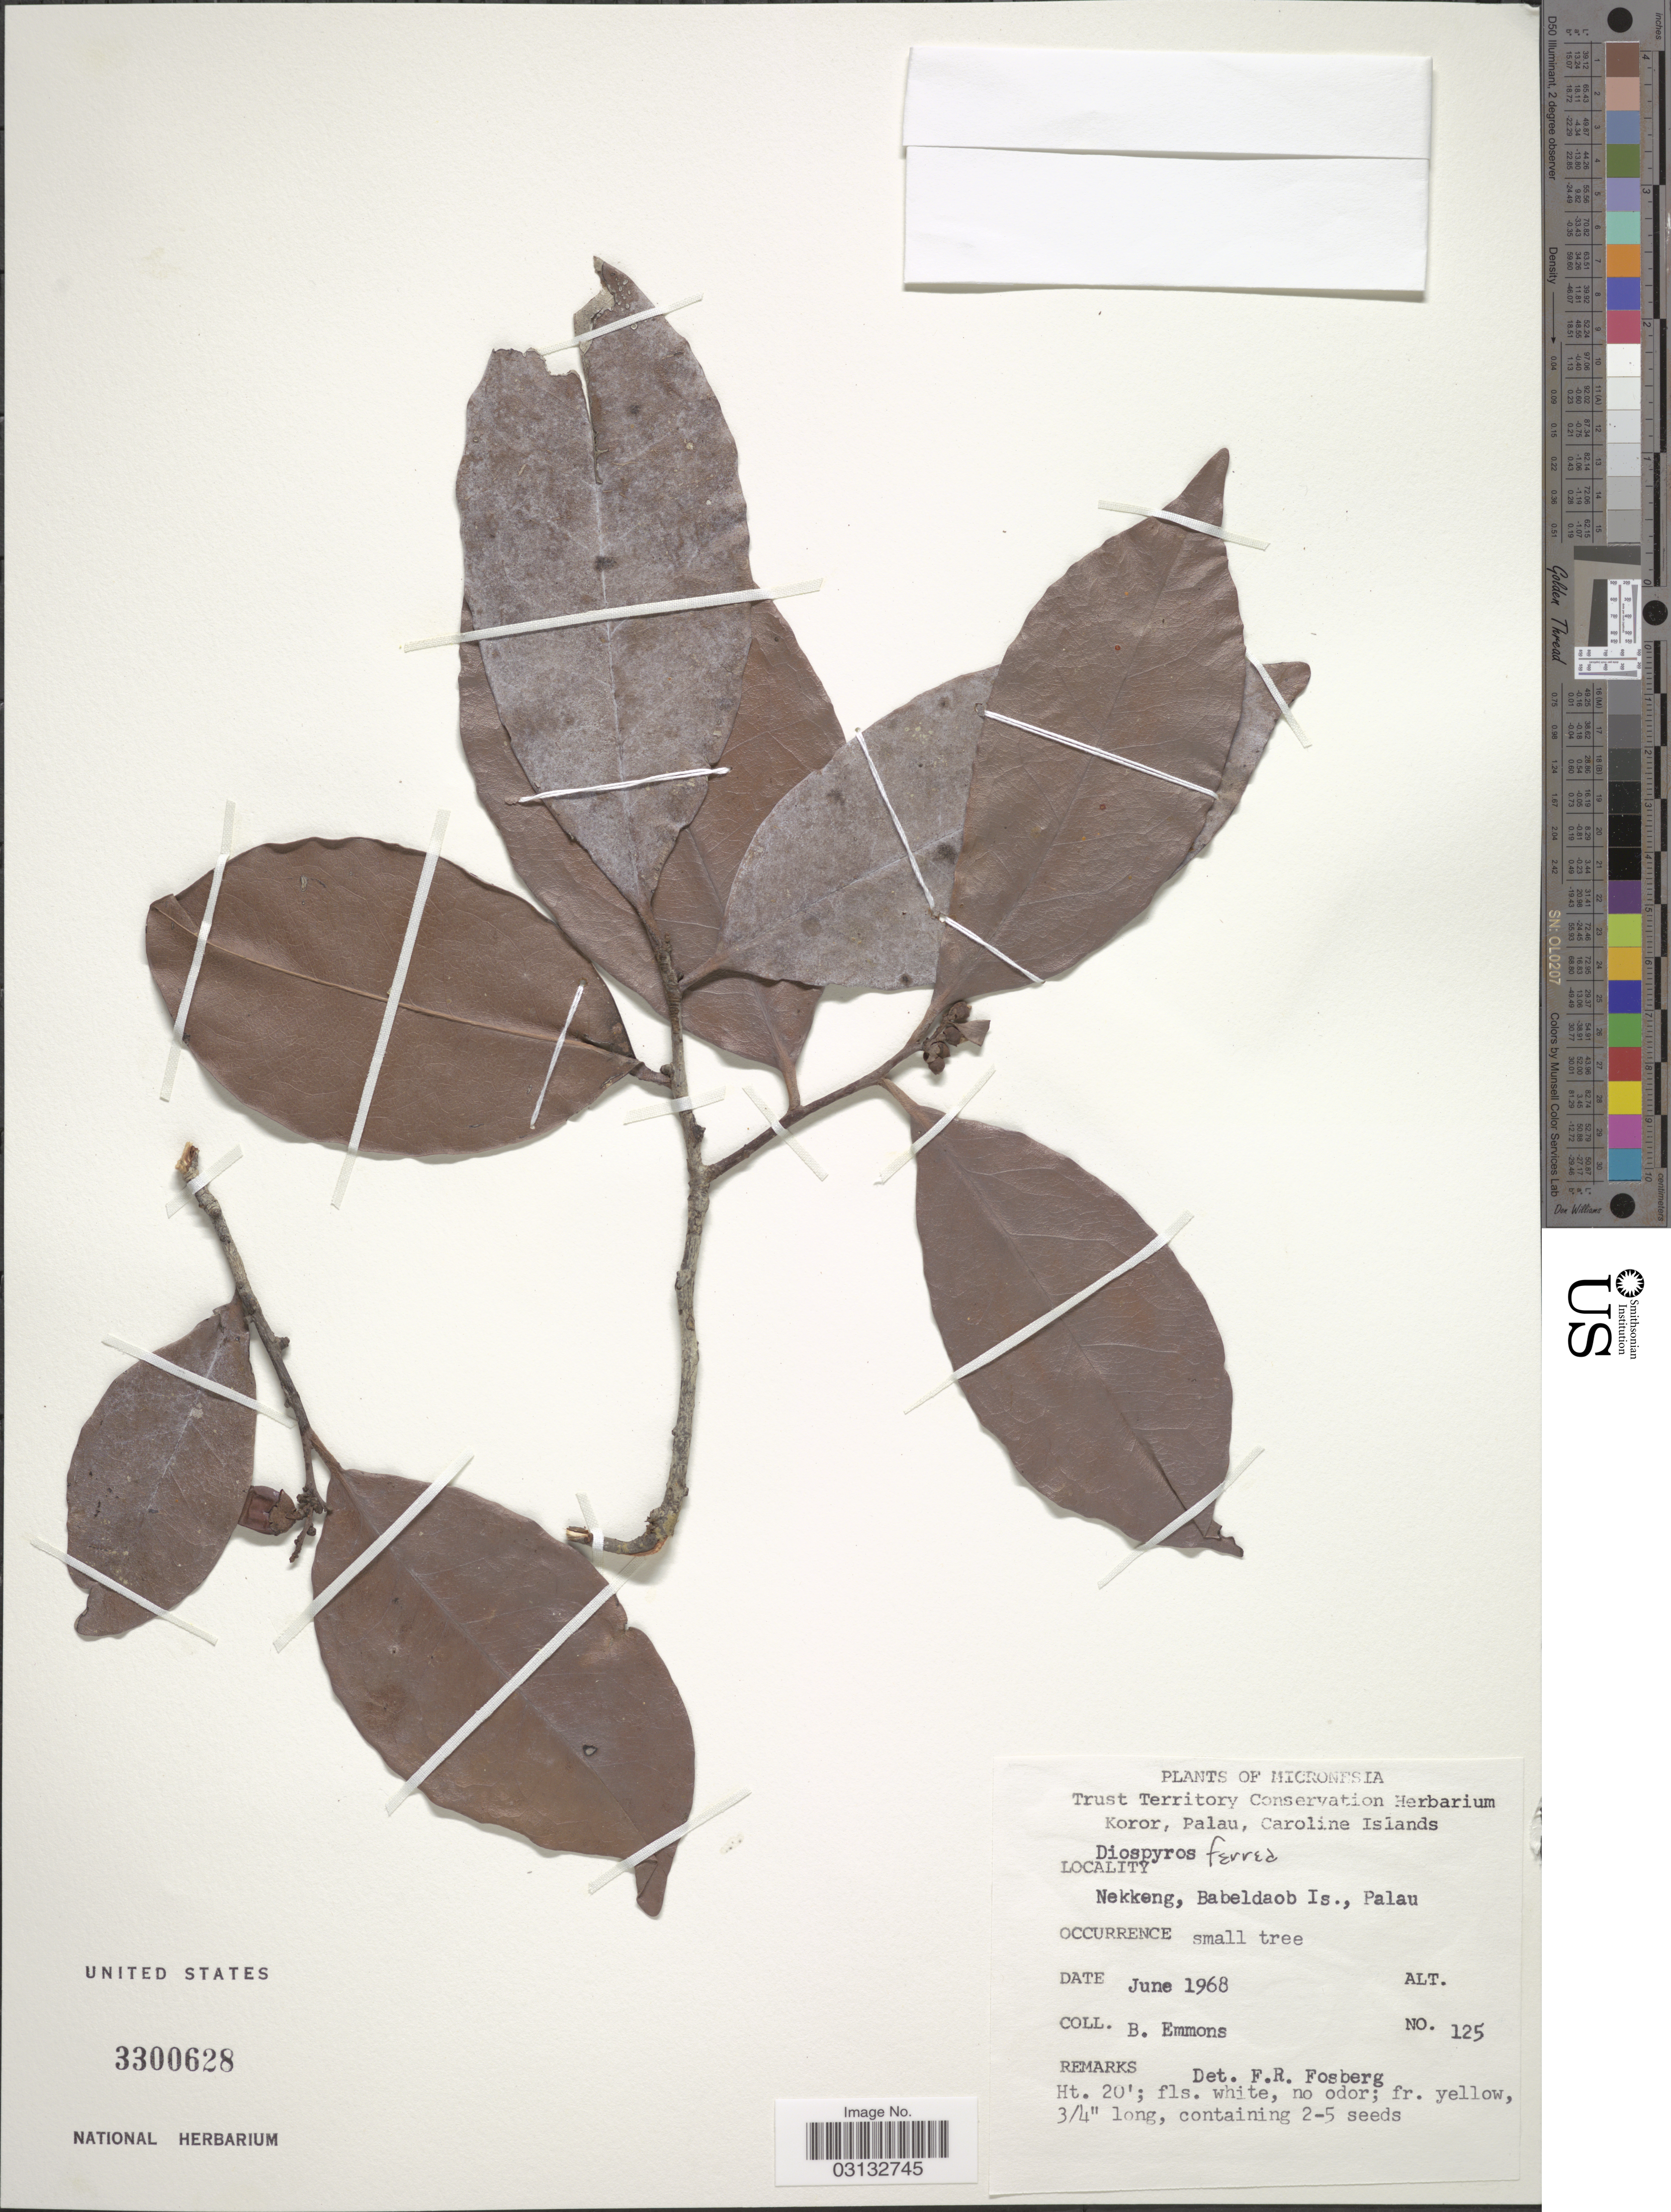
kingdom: Plantae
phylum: Tracheophyta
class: Magnoliopsida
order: Ericales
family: Ebenaceae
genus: Diospyros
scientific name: Diospyros ferrea var. palauensis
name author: (Kaneh.) Fosberg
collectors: B. Emmons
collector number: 125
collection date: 1968-06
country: Palau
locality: Nekkeng, Babeldaob Is., Palau.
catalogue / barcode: US 3300628